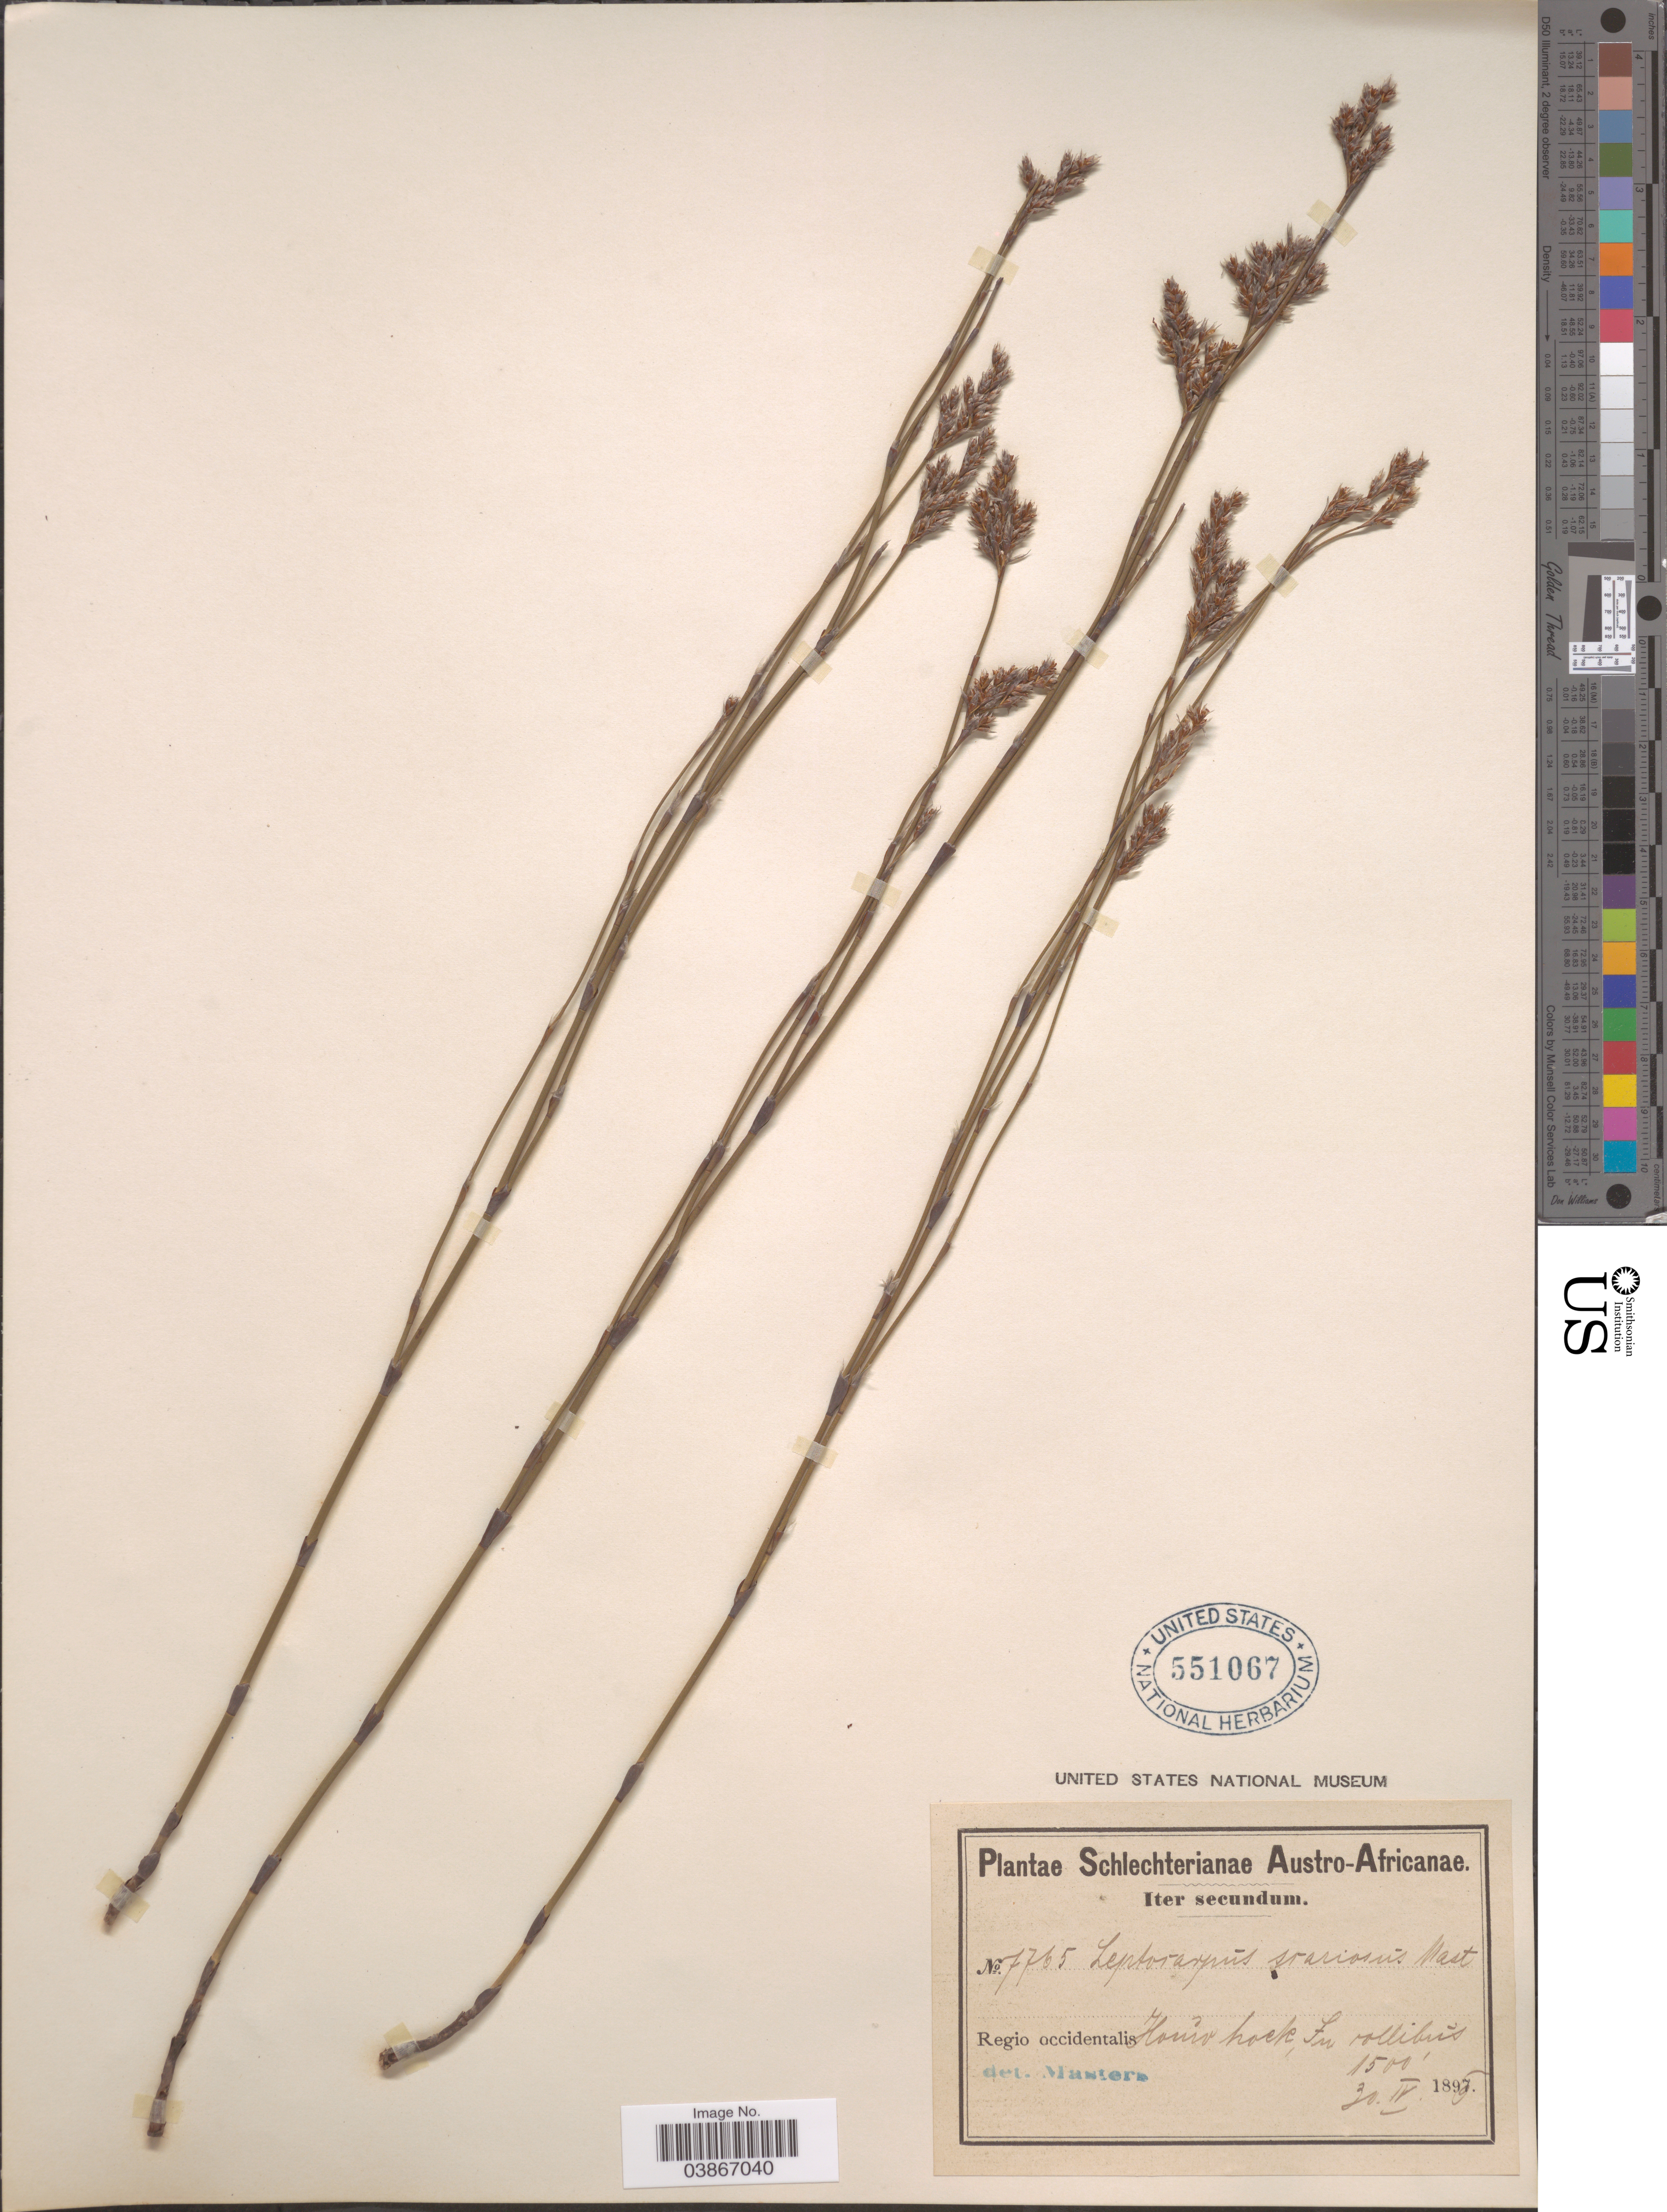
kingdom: Plantae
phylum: Tracheophyta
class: Liliopsida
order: Poales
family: Restionaceae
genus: Leptocarpus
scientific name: Leptocarpus scariosus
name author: R. Br.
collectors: Schlechter, --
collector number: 7765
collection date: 1896-04-30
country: South Africa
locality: Austro-Africanae. Regio occidentalis. Hauw hoek, In collibŭs.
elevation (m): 457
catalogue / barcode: US 551067